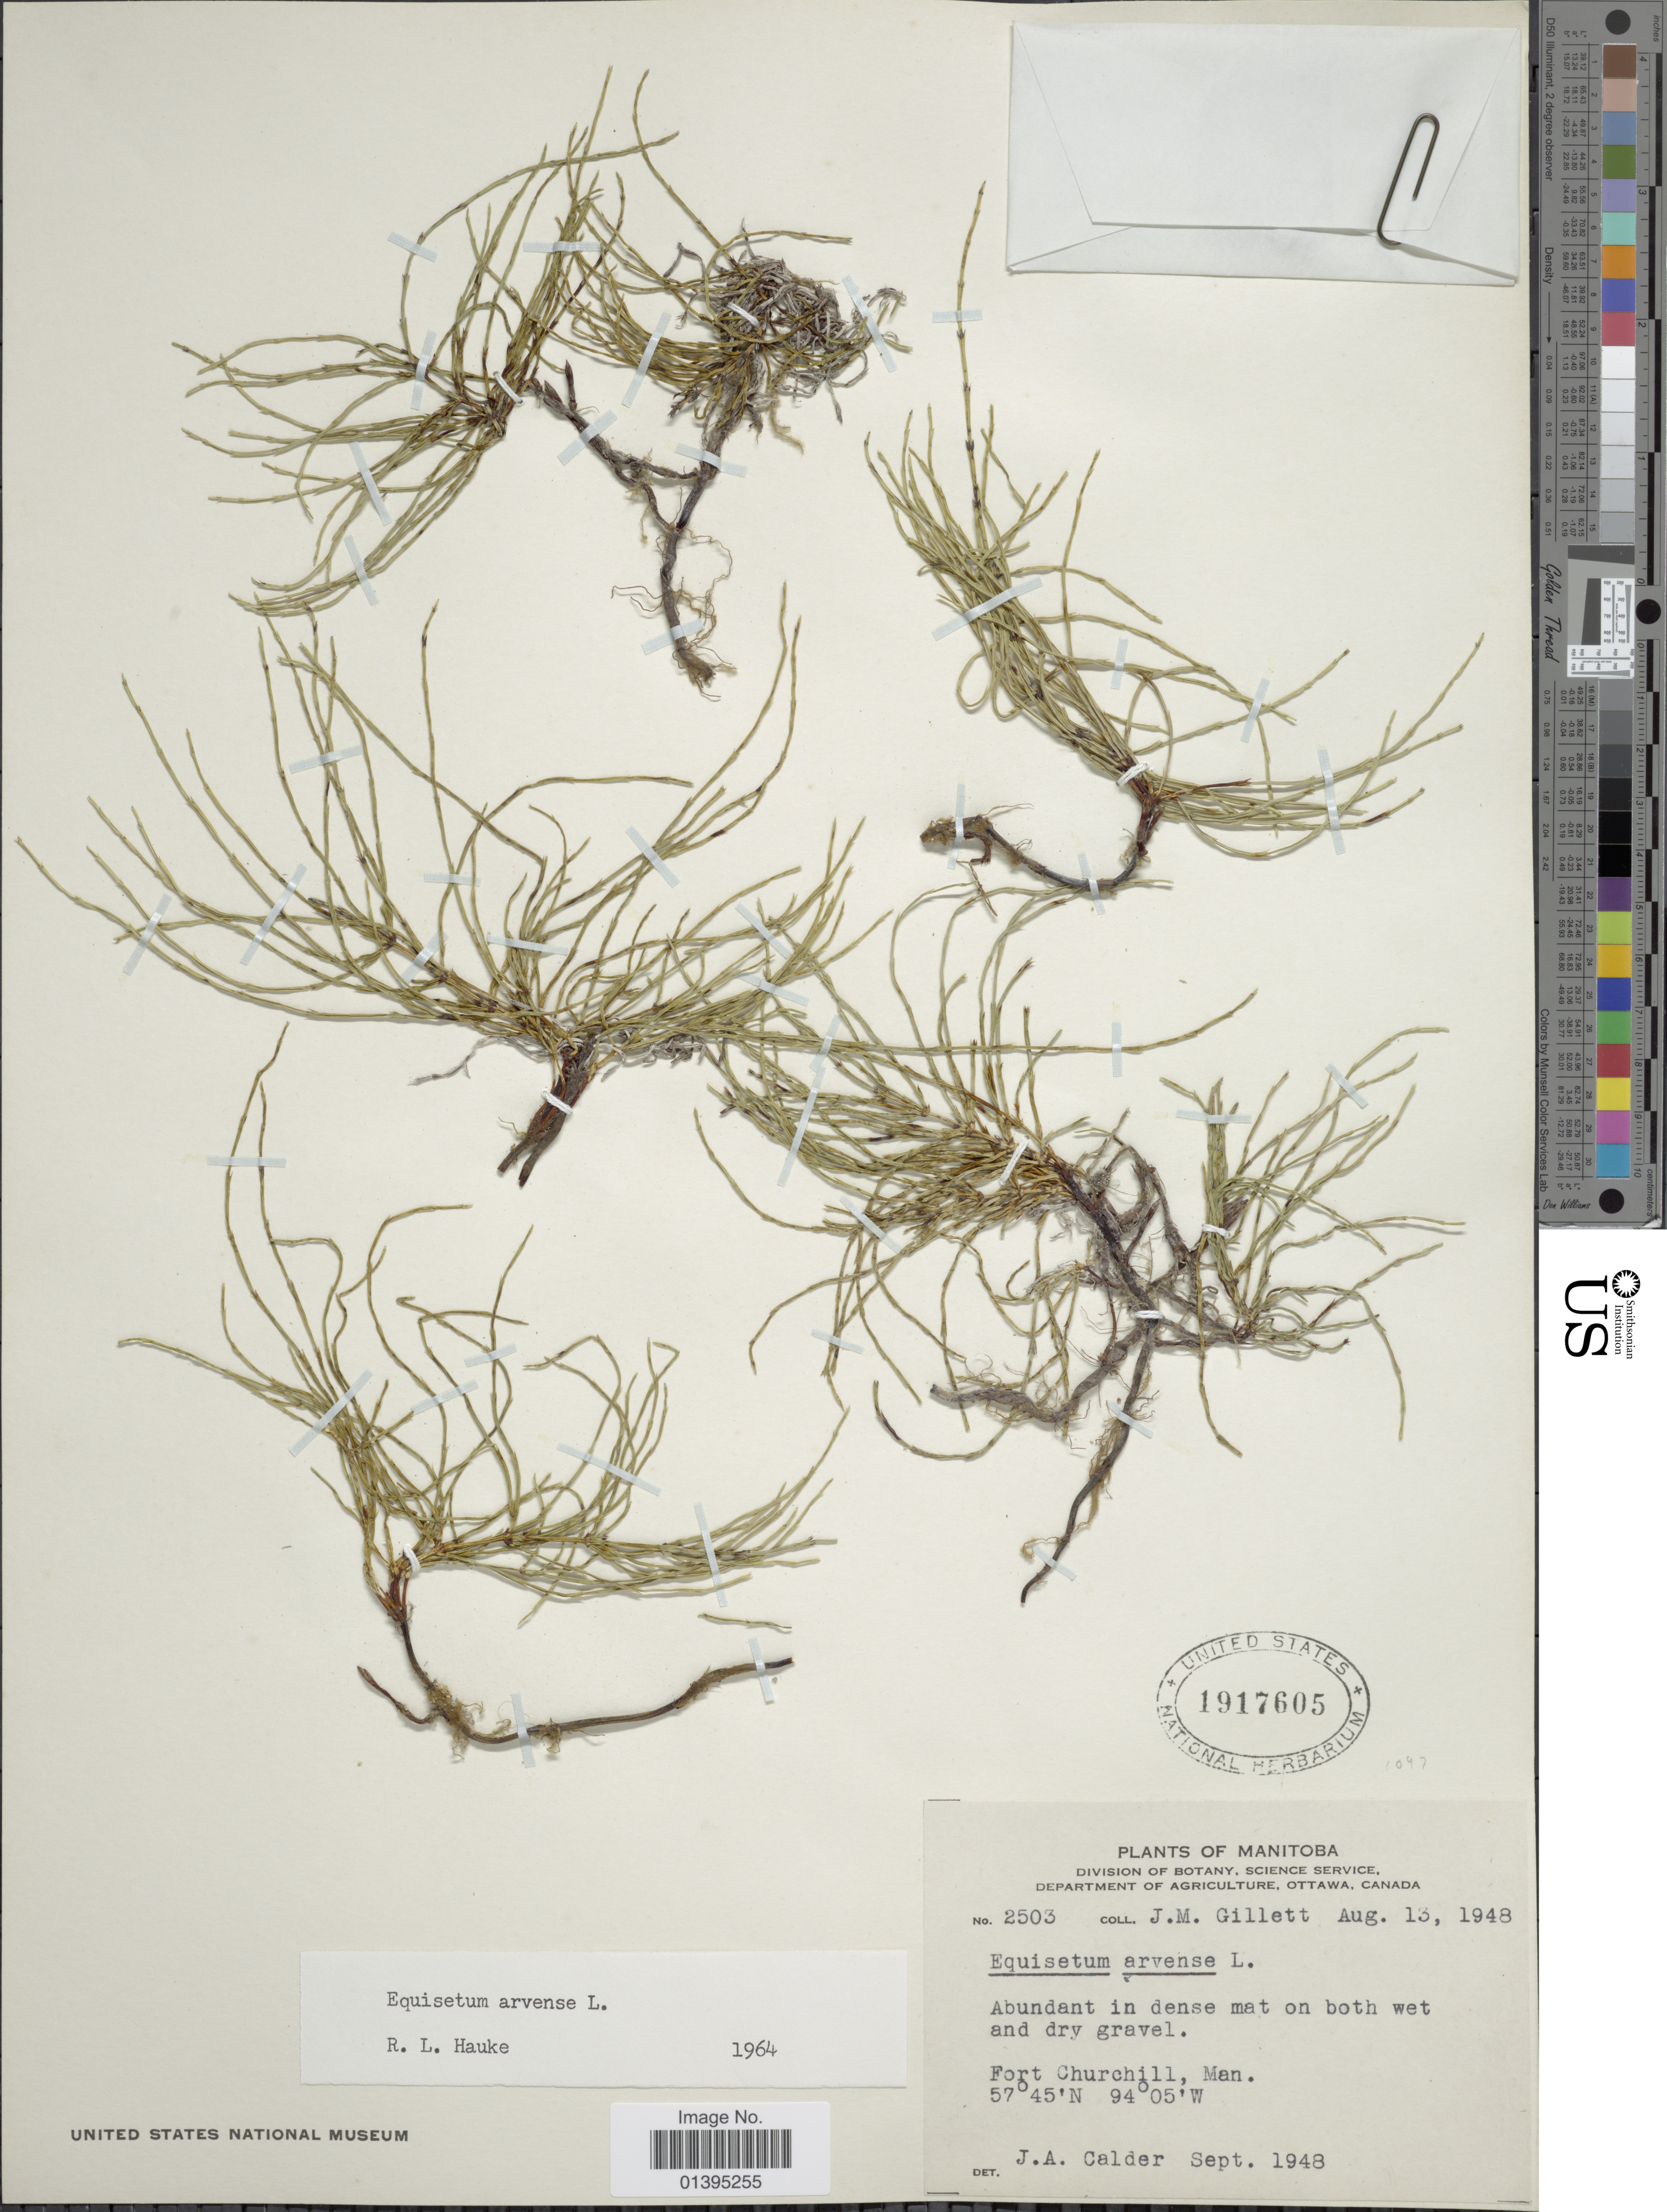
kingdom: Plantae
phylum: Tracheophyta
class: Polypodiopsida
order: Equisetales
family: Equisetaceae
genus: Equisetum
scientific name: Equisetum arvense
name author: L.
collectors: J. M. Gillett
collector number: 503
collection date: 1948-08-13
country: Canada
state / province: Manitoba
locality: Fort Churchill, Man.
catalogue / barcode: US 1917605